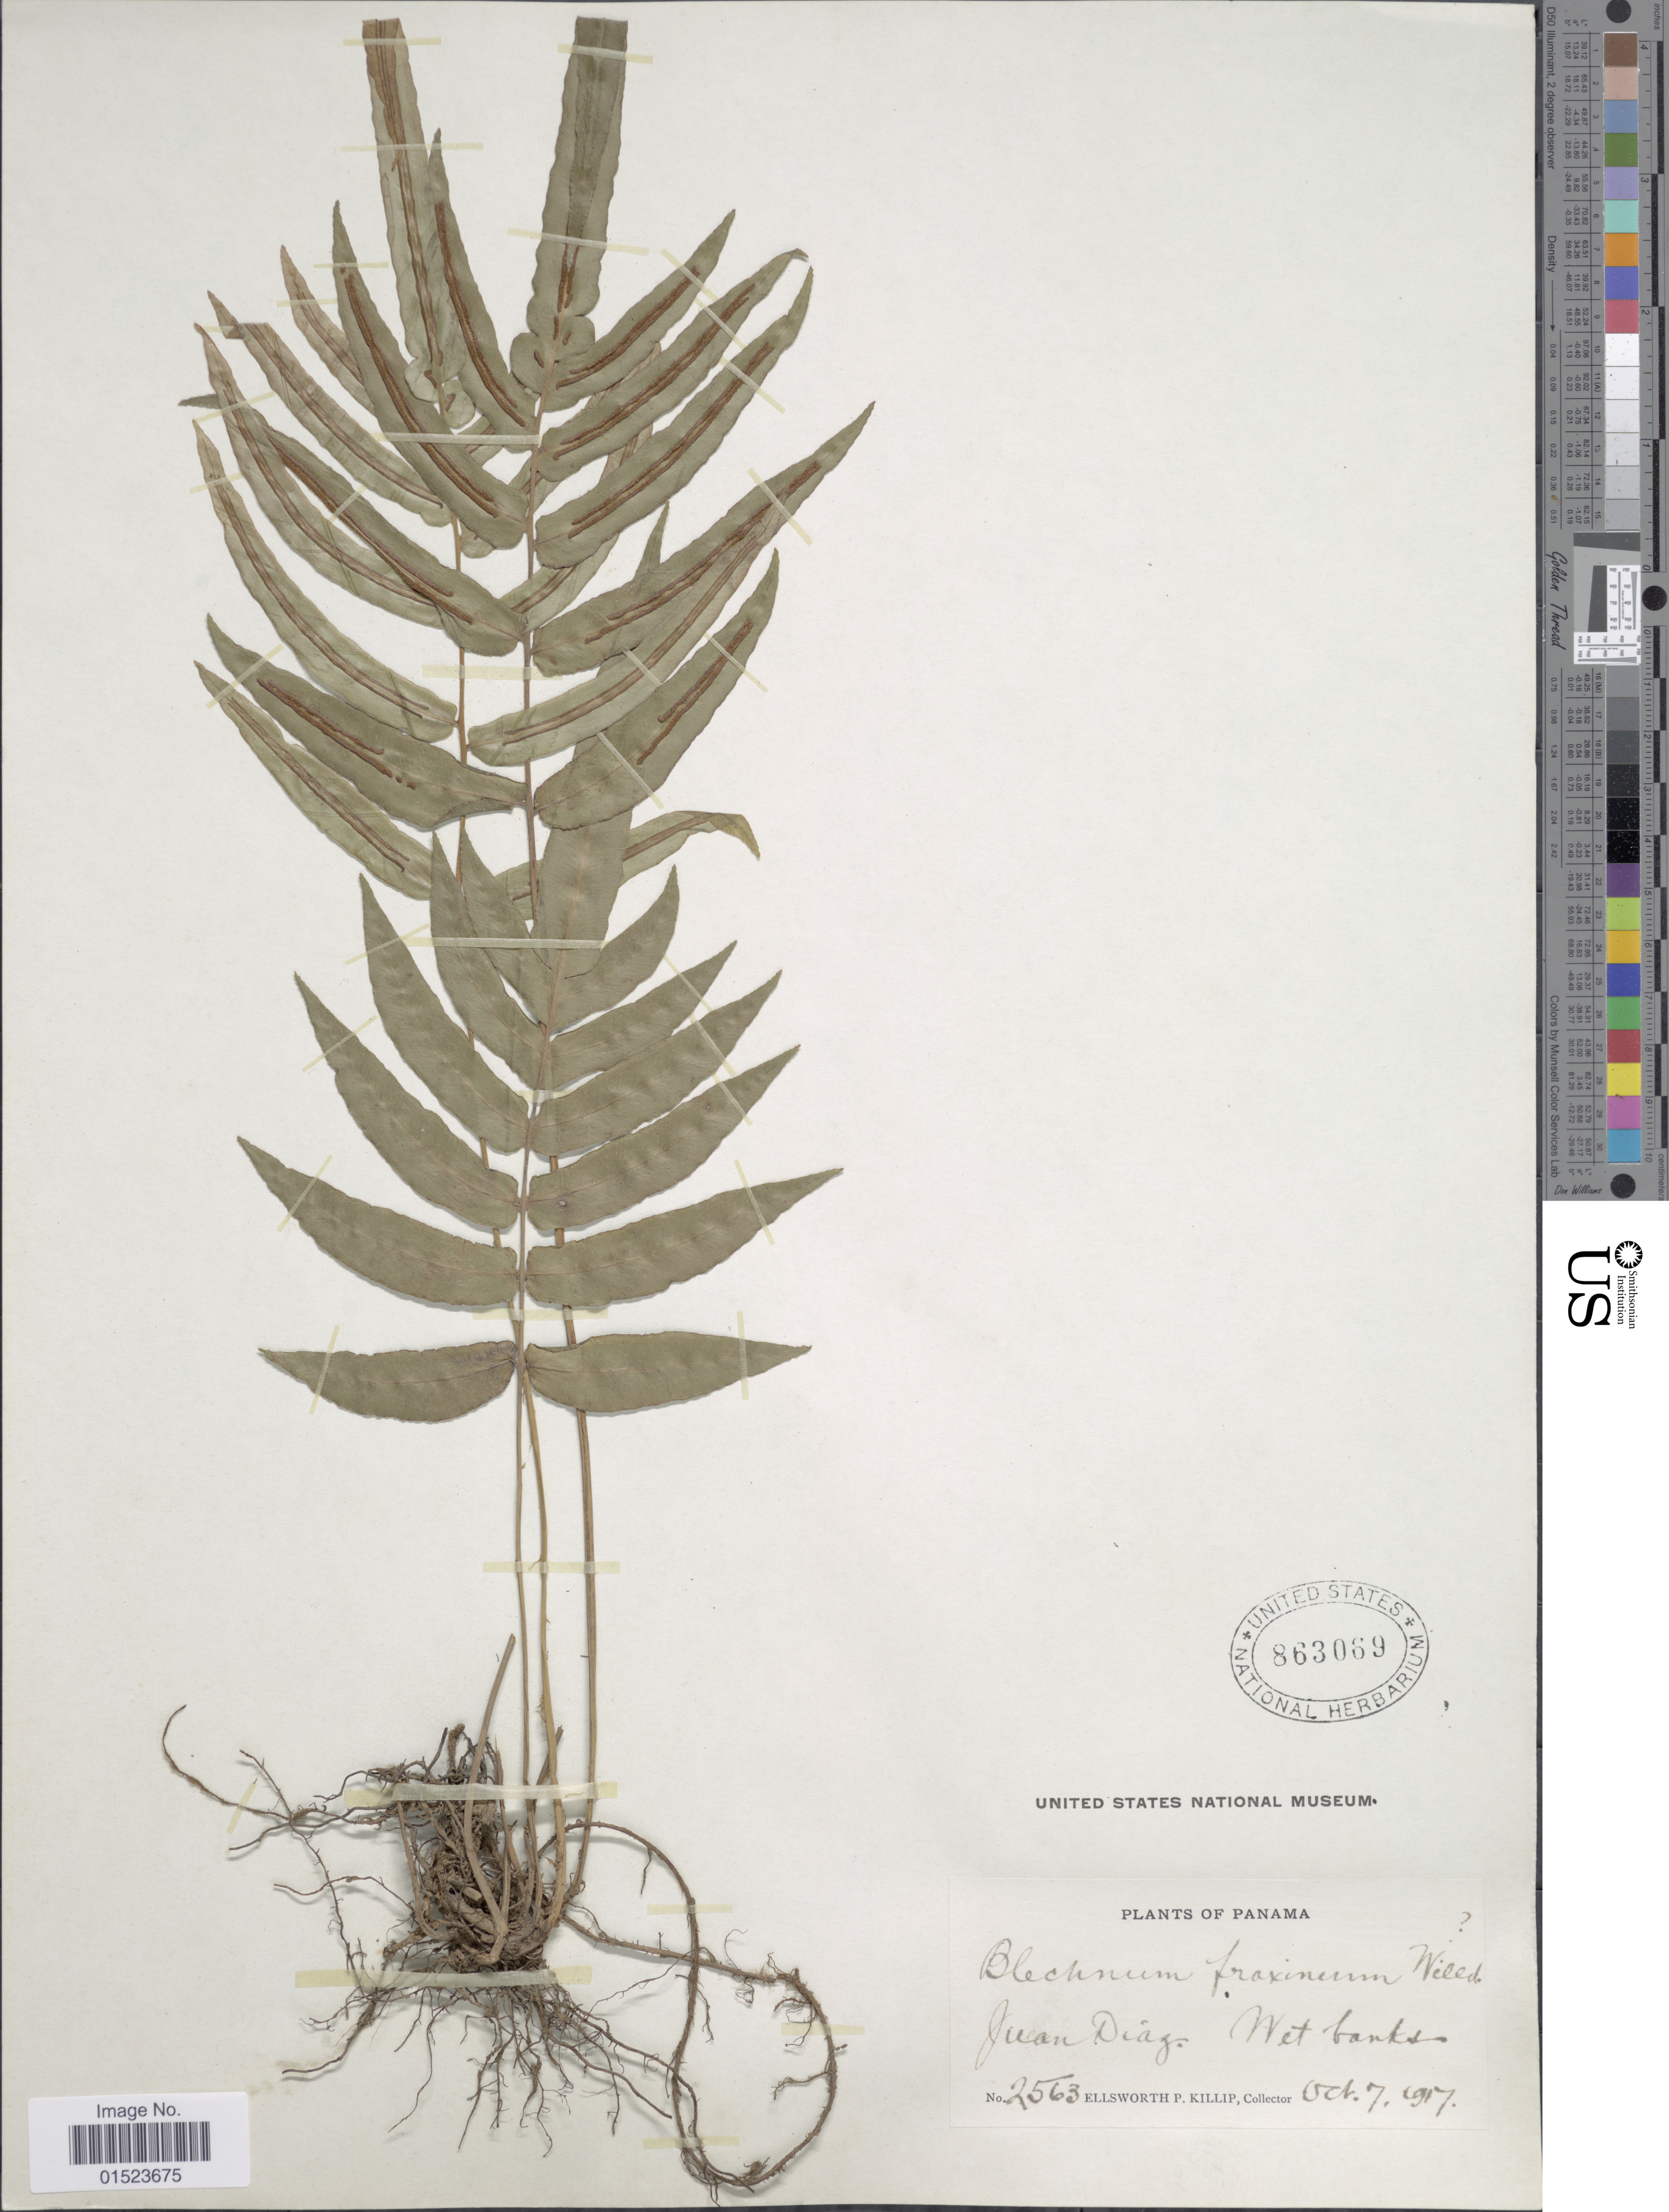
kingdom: Plantae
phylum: Tracheophyta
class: Polypodiopsida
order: Polypodiales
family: Blechnaceae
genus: Blechnum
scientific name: Blechnum caudatum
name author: Cav.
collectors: E. P. Killip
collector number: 2563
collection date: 1917-10-07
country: Panama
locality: Juan Diag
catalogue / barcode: US 863069